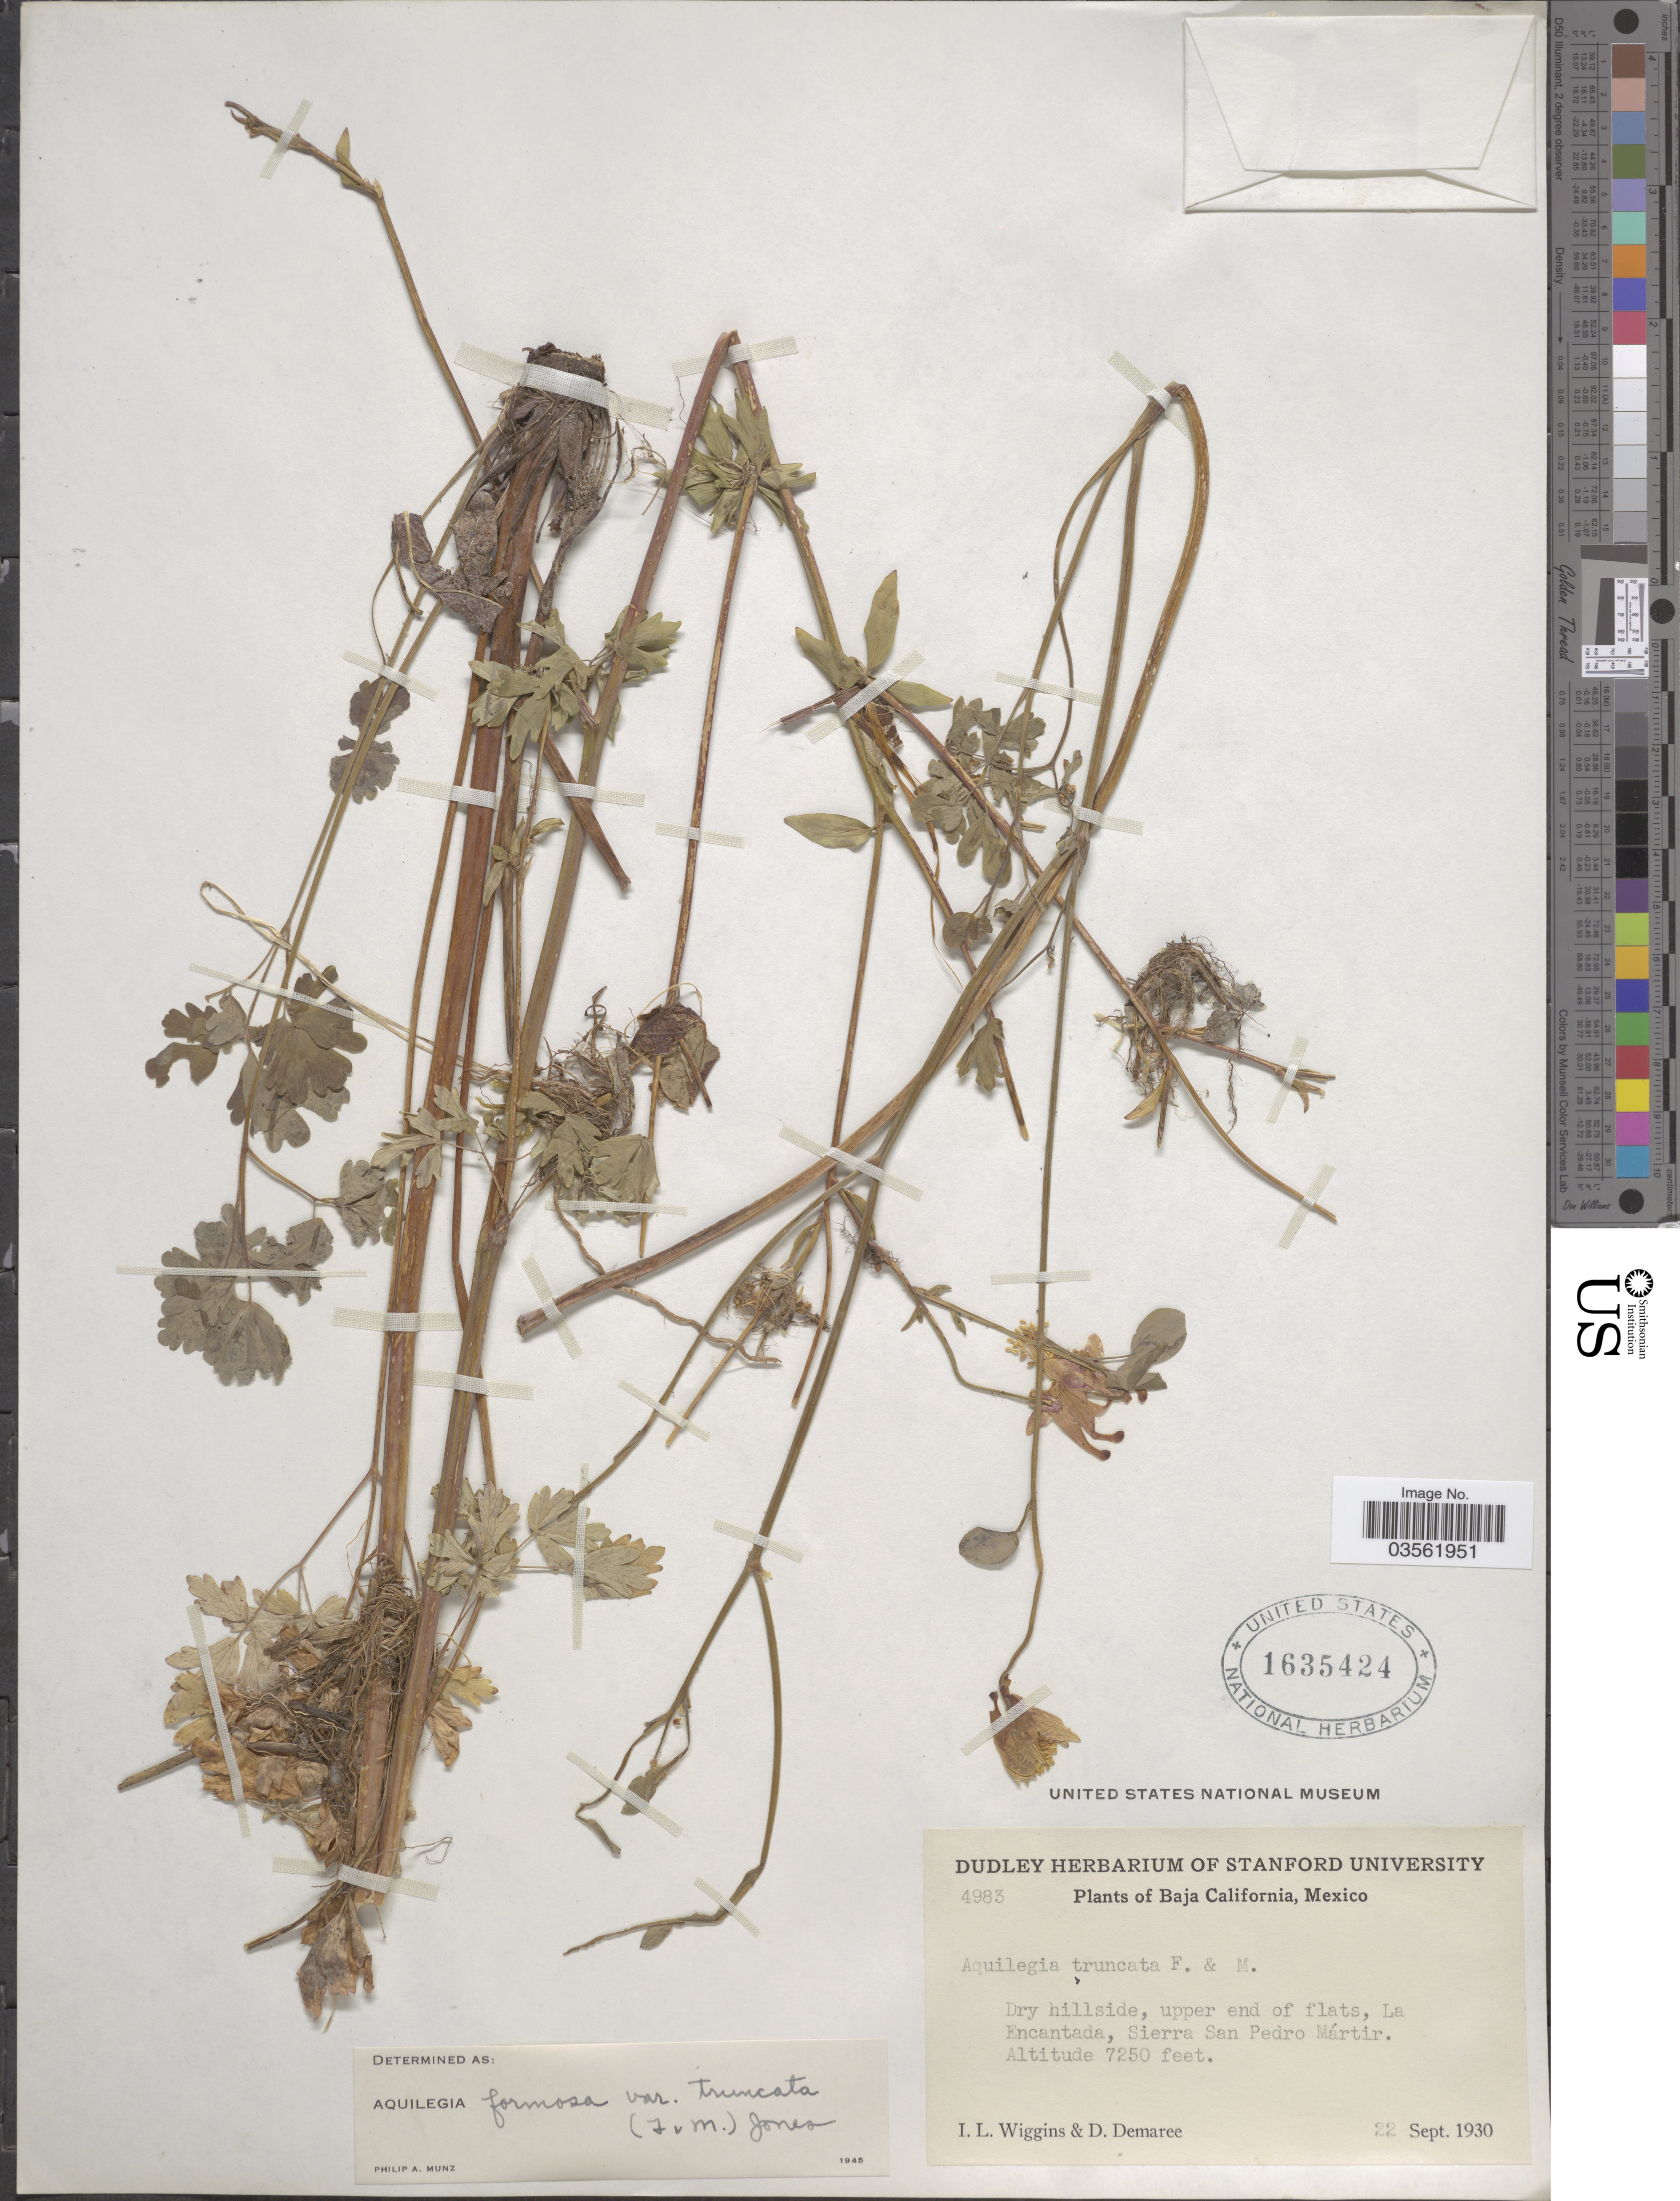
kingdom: Plantae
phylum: Tracheophyta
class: Magnoliopsida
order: Ranunculales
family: Ranunculaceae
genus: Aquilegia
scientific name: Aquilegia formosa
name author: Fisch. ex DC.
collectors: I. L. Wiggins & D. Demaree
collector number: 4983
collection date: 1930-09-22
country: Mexico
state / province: Baja California Norte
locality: Dry hillside, upper end of flats, La Encantada, Sierra San Pedro Mártir.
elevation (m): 2210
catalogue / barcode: US 1635424